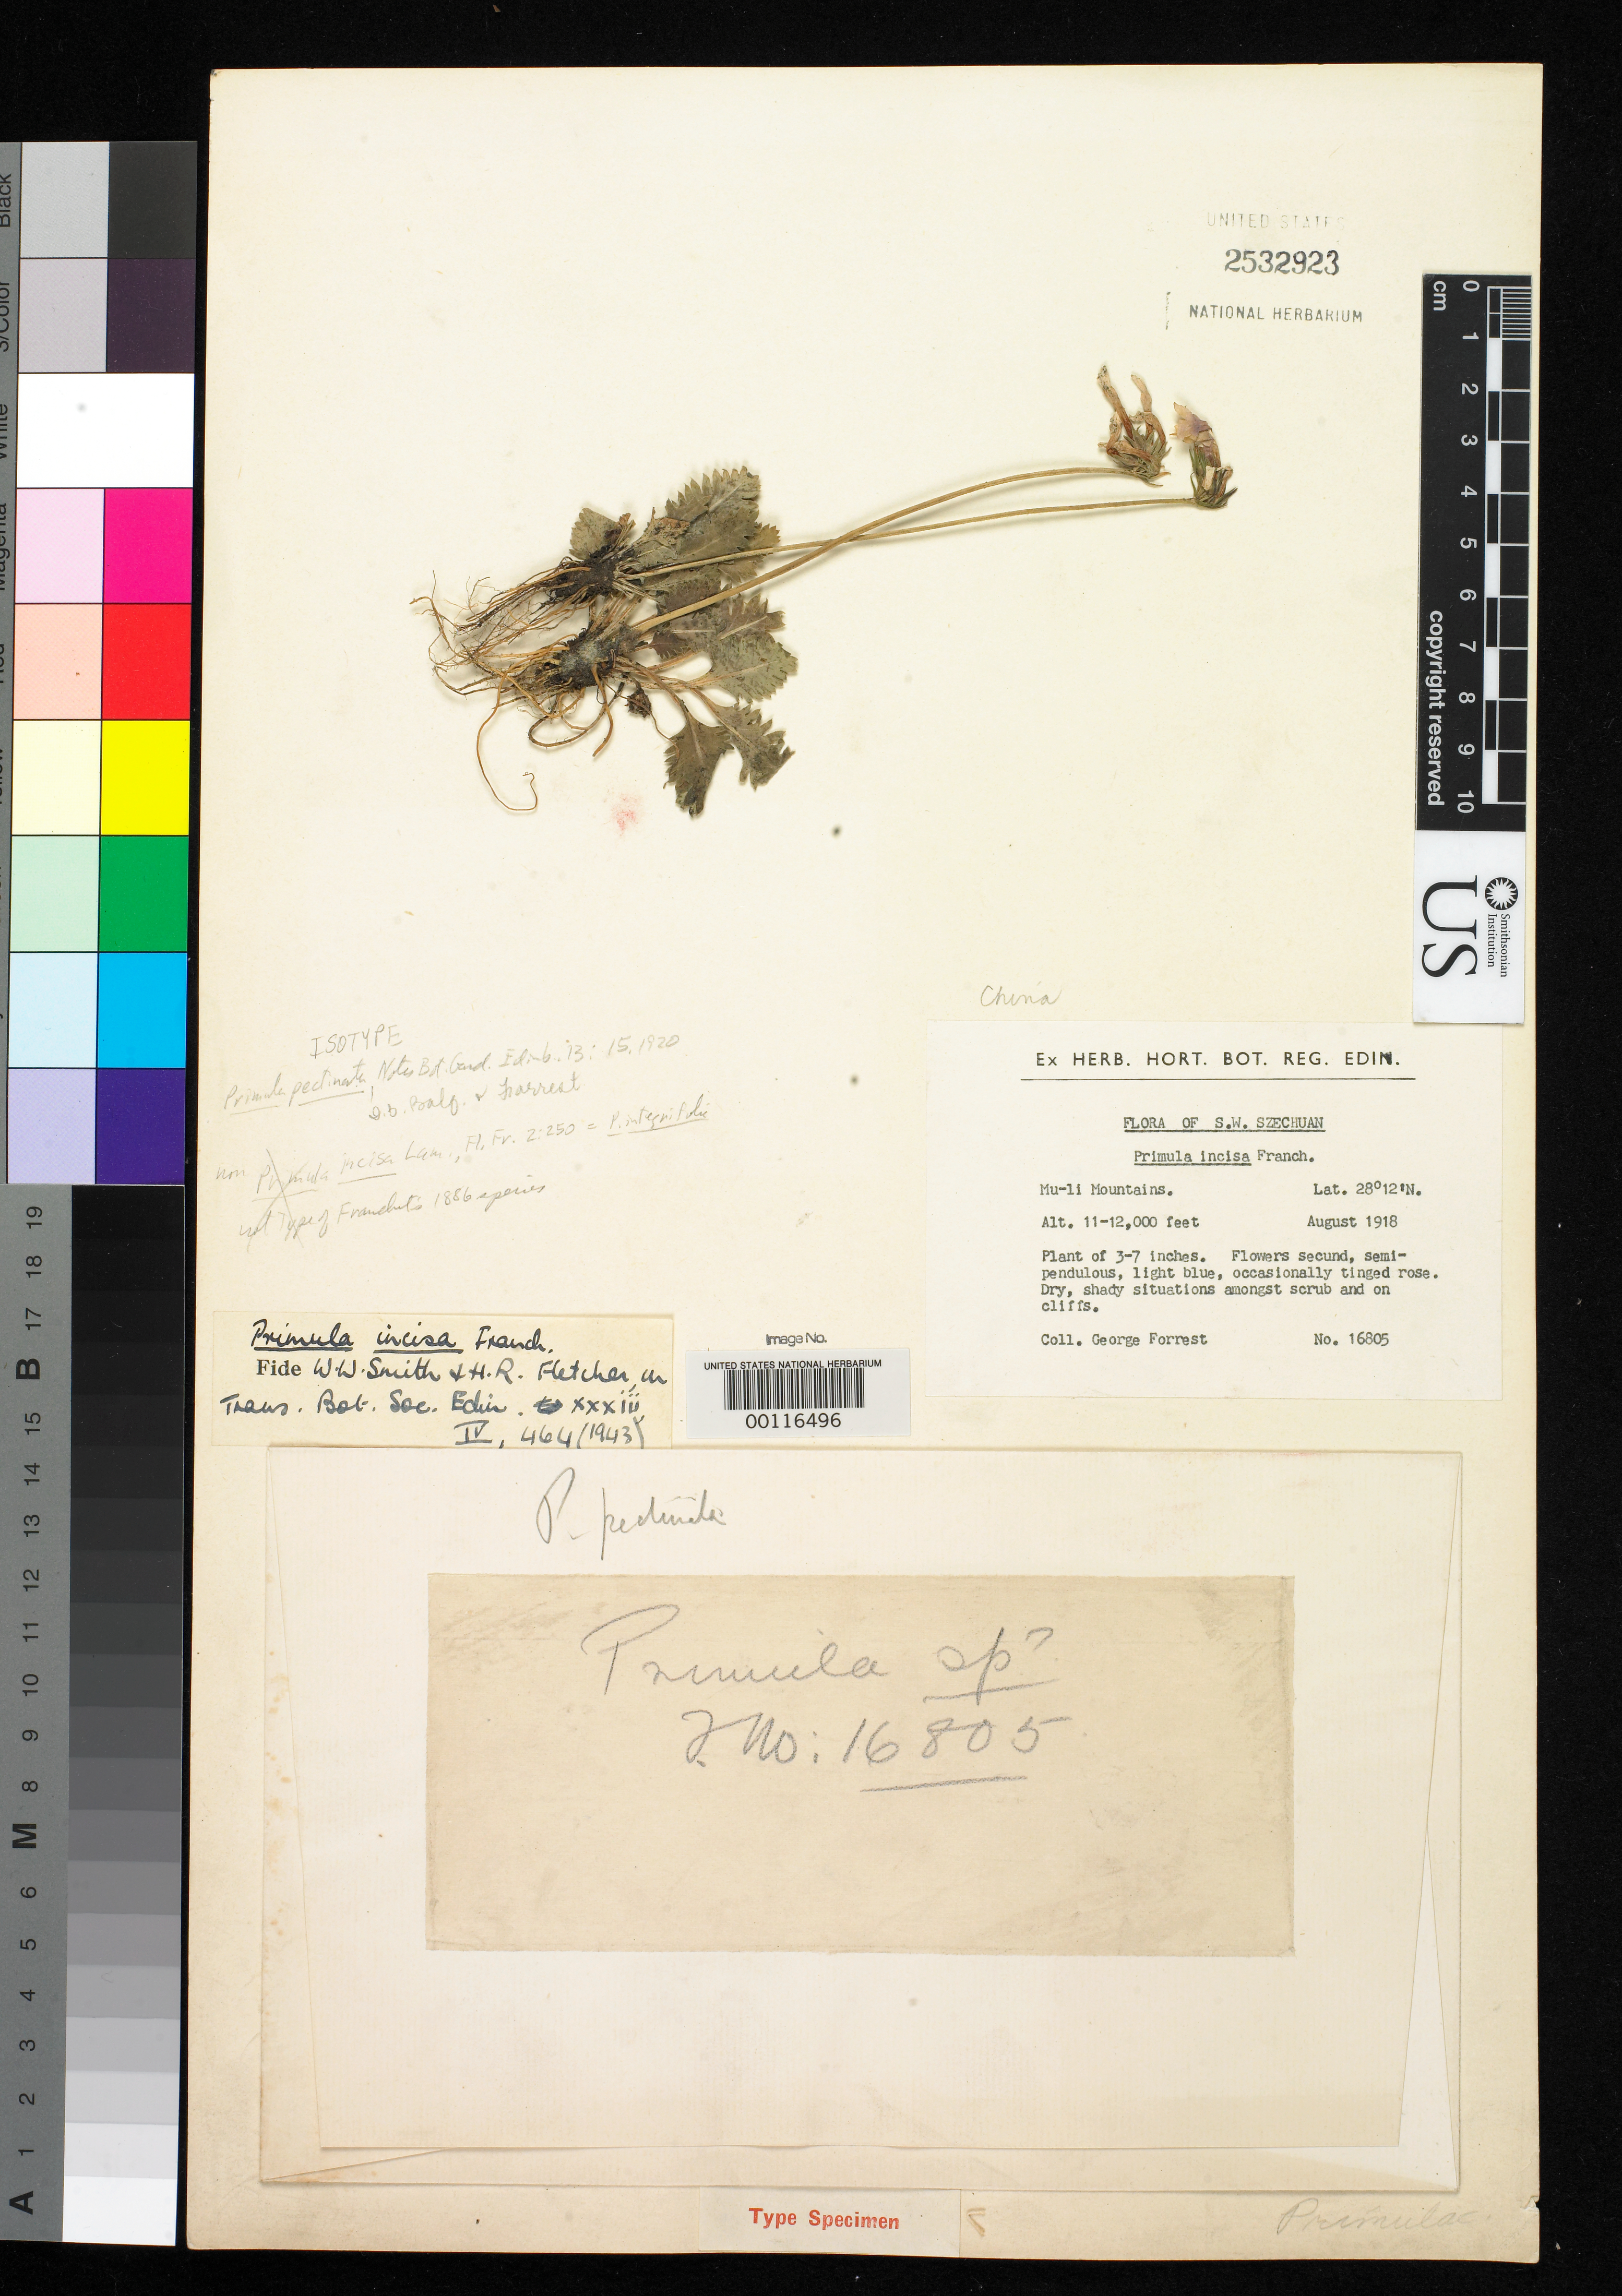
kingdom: Plantae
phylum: Tracheophyta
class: Magnoliopsida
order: Ericales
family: Primulaceae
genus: Primula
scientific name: Primula pectinata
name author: Balf. f. & Forrest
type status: Isotype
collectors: G. Forrest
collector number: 805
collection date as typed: Aug 1918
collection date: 1918-08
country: China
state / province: Sichuan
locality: Mu-li Mts.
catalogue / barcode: US 2532923